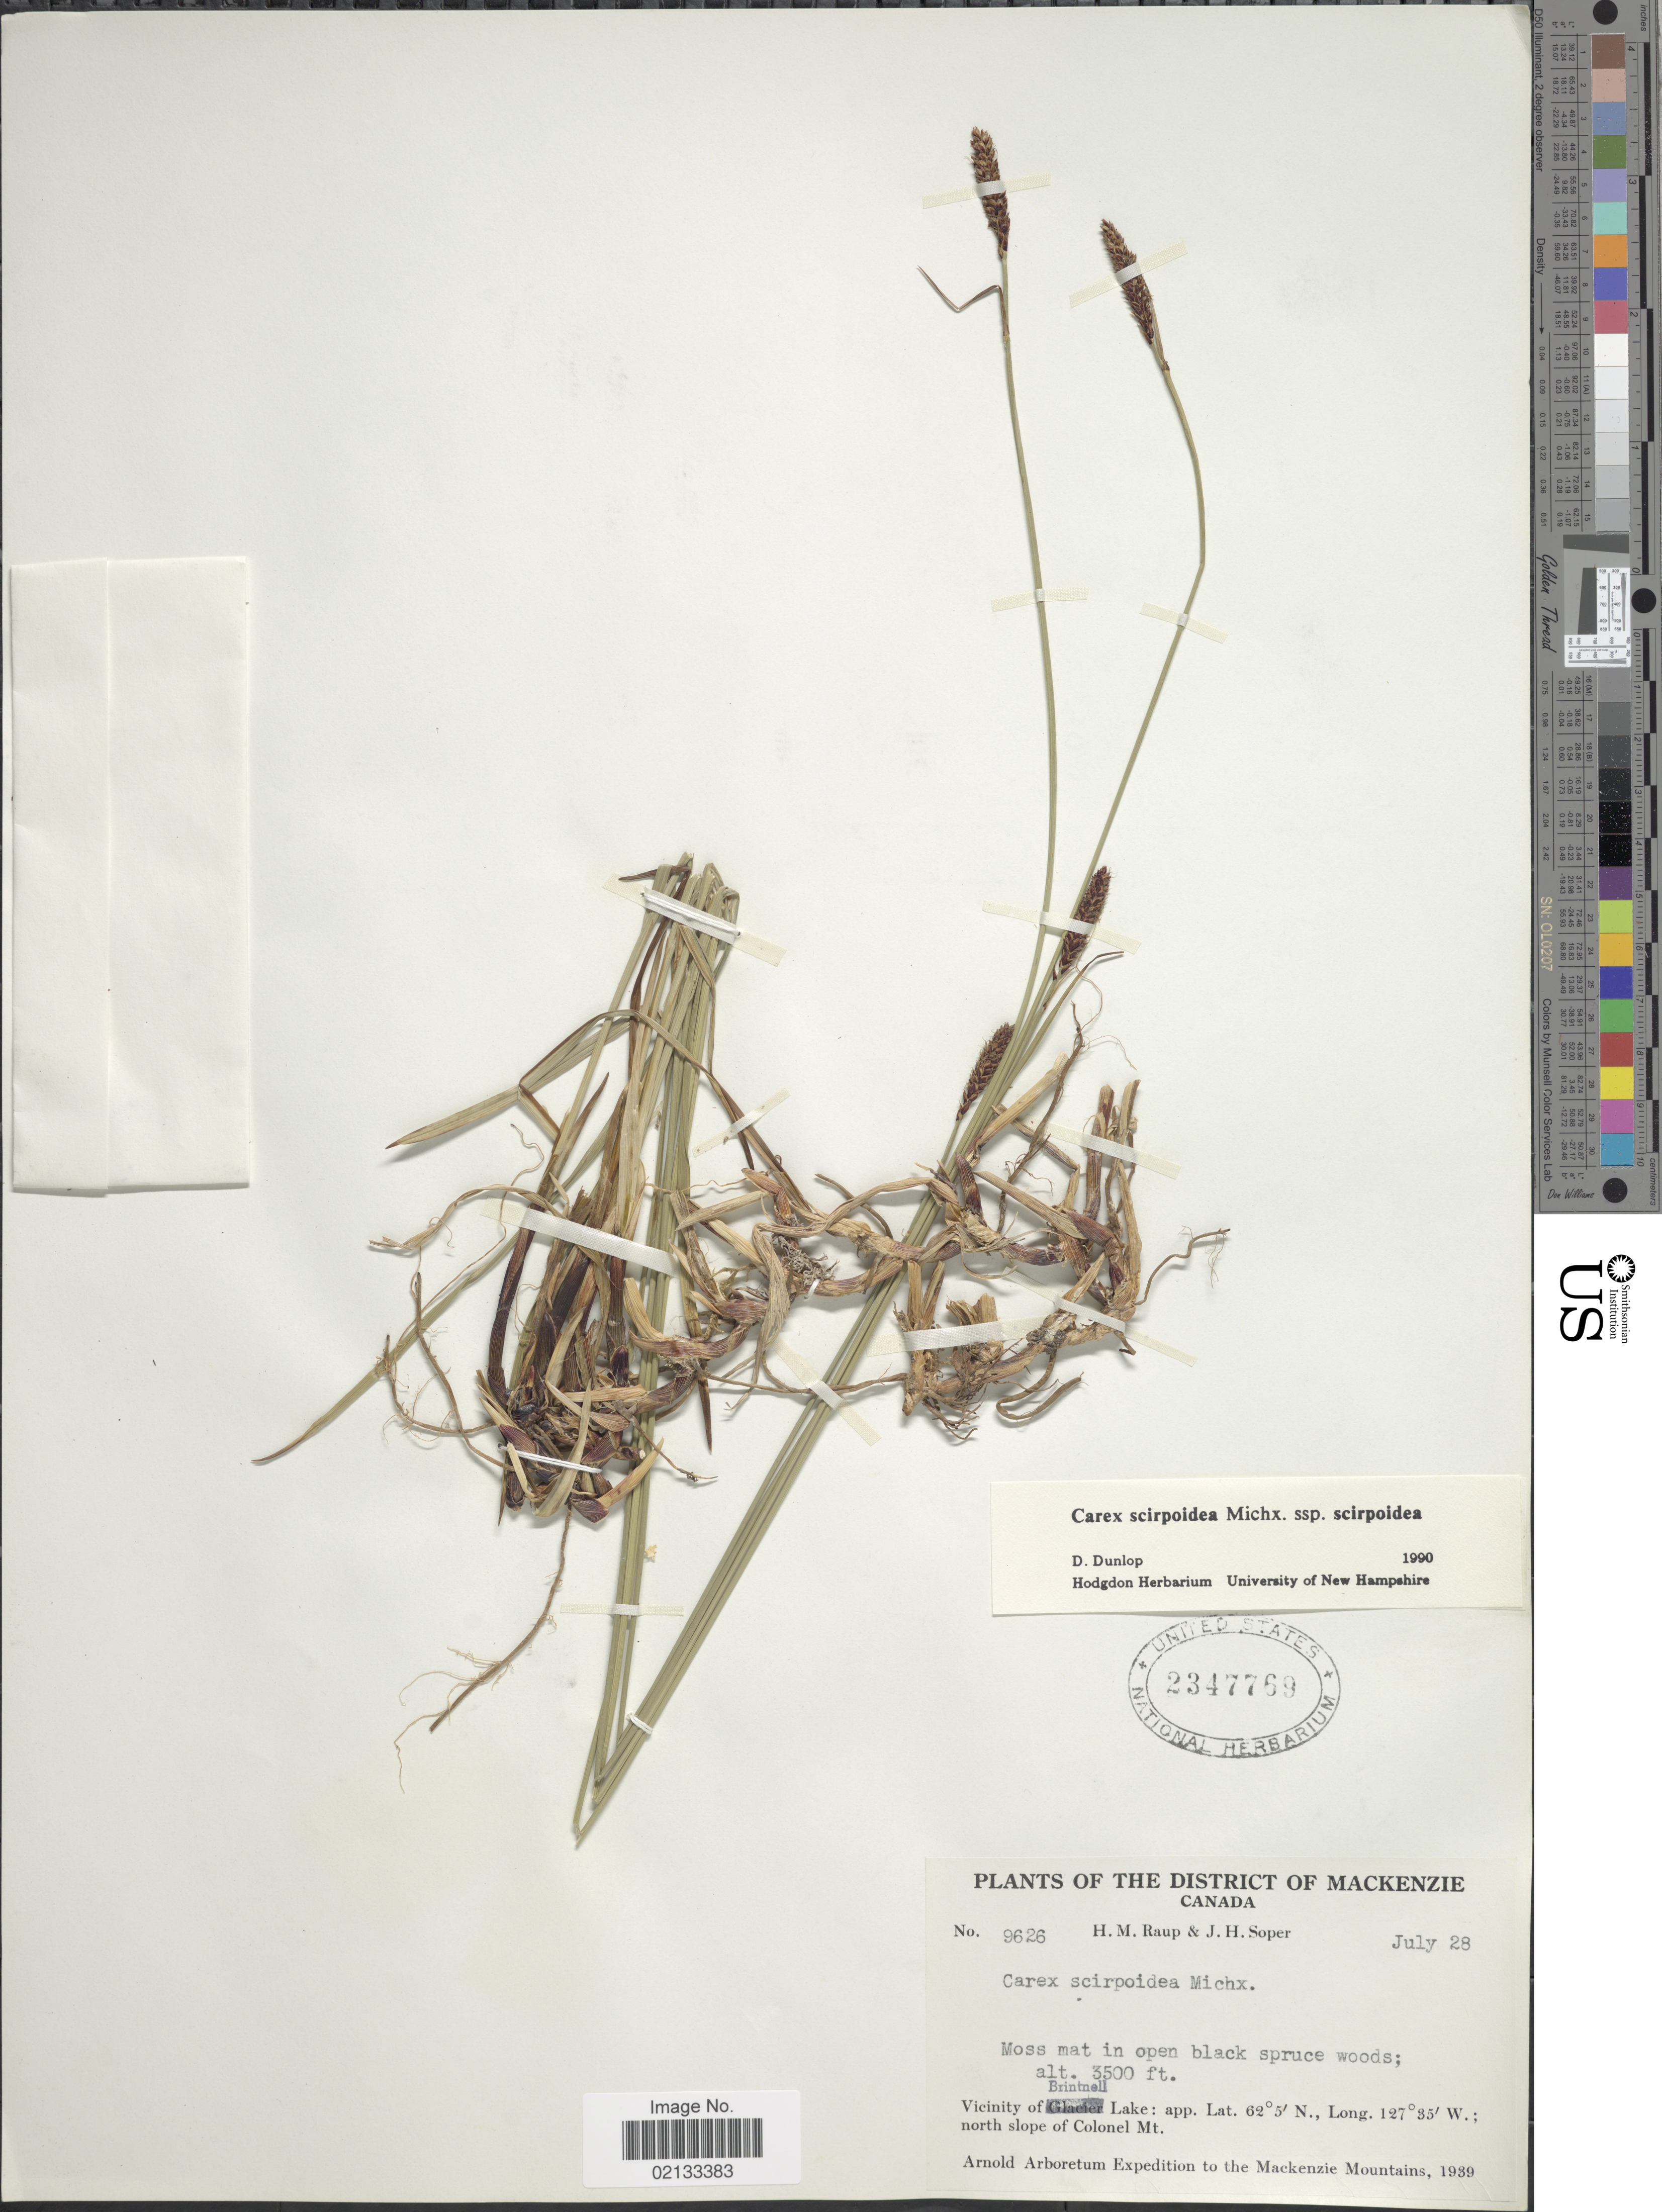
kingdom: Plantae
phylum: Tracheophyta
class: Liliopsida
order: Poales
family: Cyperaceae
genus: Carex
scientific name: Carex scirpoidea subsp. scirpoidea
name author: Michx.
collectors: H. Raup & J. H. Soper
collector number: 9626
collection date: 1939-07-28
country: Canada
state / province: British Columbia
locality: The District of Mackenzie, Moss mat in open black spruce woods, Vicinity of Brintnell; north slope of Colonel Mt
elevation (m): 1067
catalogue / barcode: US 2347769